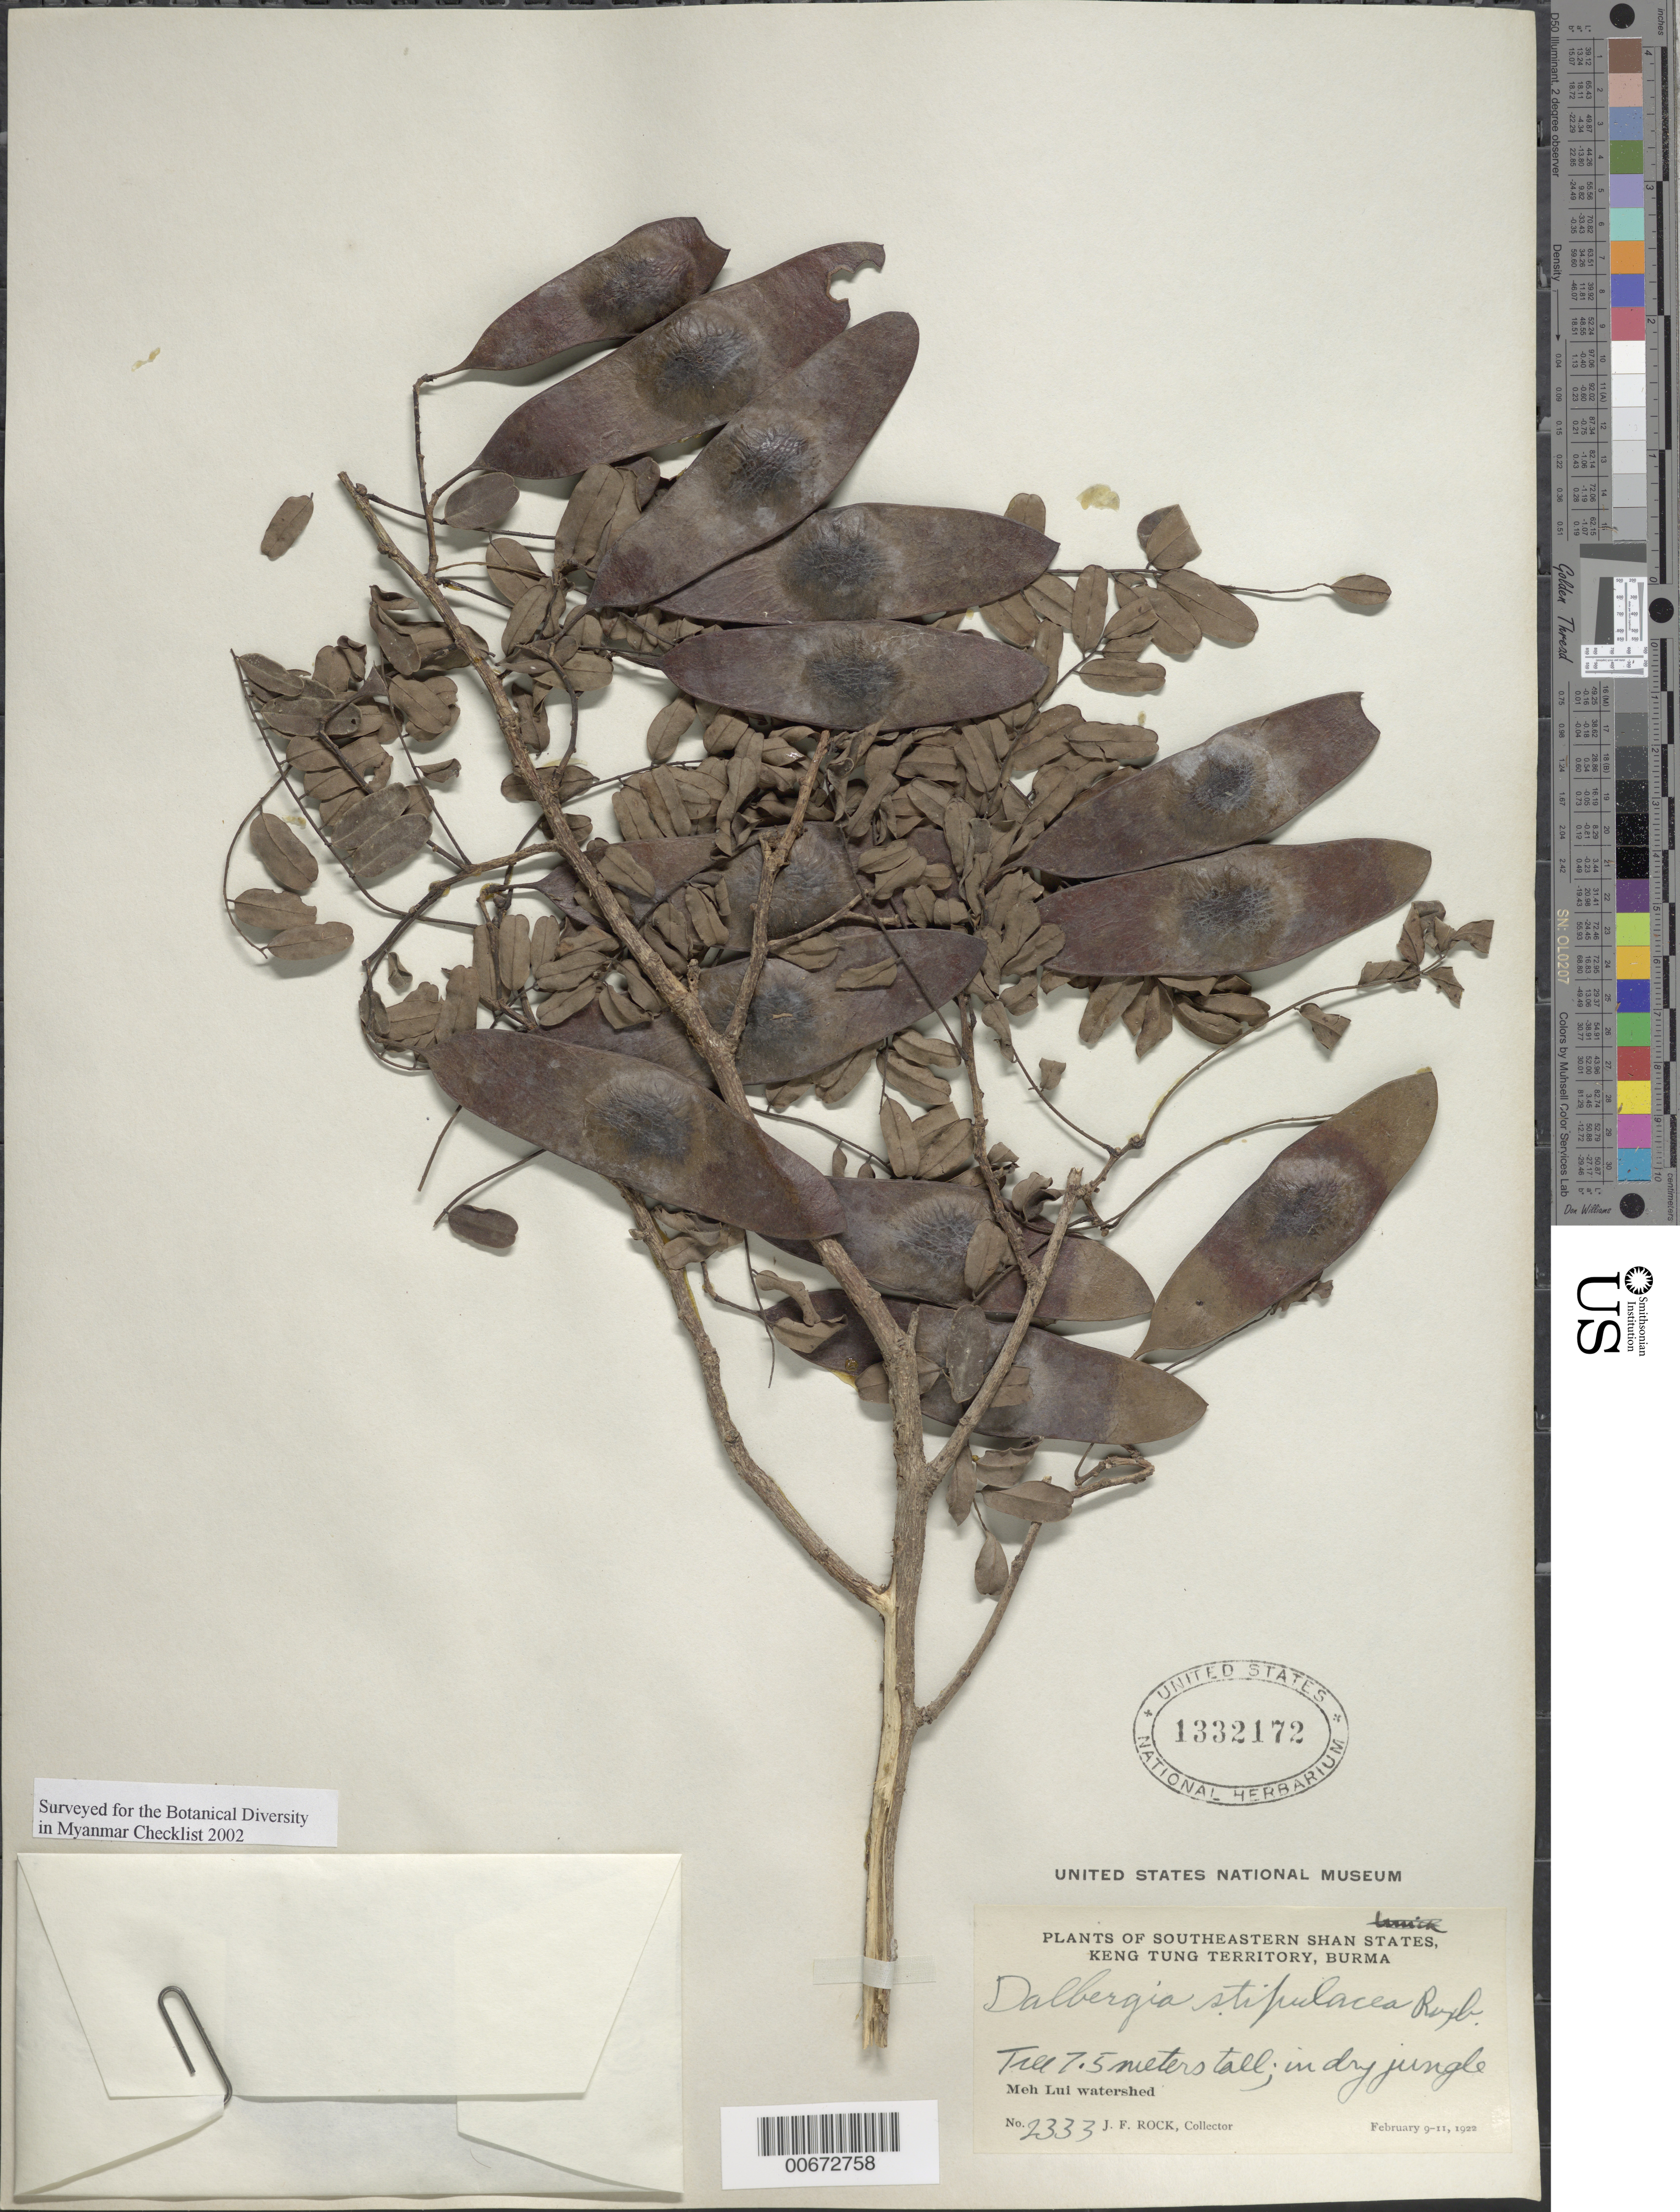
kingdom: Plantae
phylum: Tracheophyta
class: Magnoliopsida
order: Fabales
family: Fabaceae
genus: Dalbergia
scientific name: Dalbergia stipulacea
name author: Roxb.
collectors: J. F. Rock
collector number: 2333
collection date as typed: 09 Feb 1922 to 11 Feb 1922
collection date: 1922-02-09/1922-02-11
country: Myanmar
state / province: Shan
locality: Keng Tung Territory, Meh Lui watershed.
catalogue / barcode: US 1332172